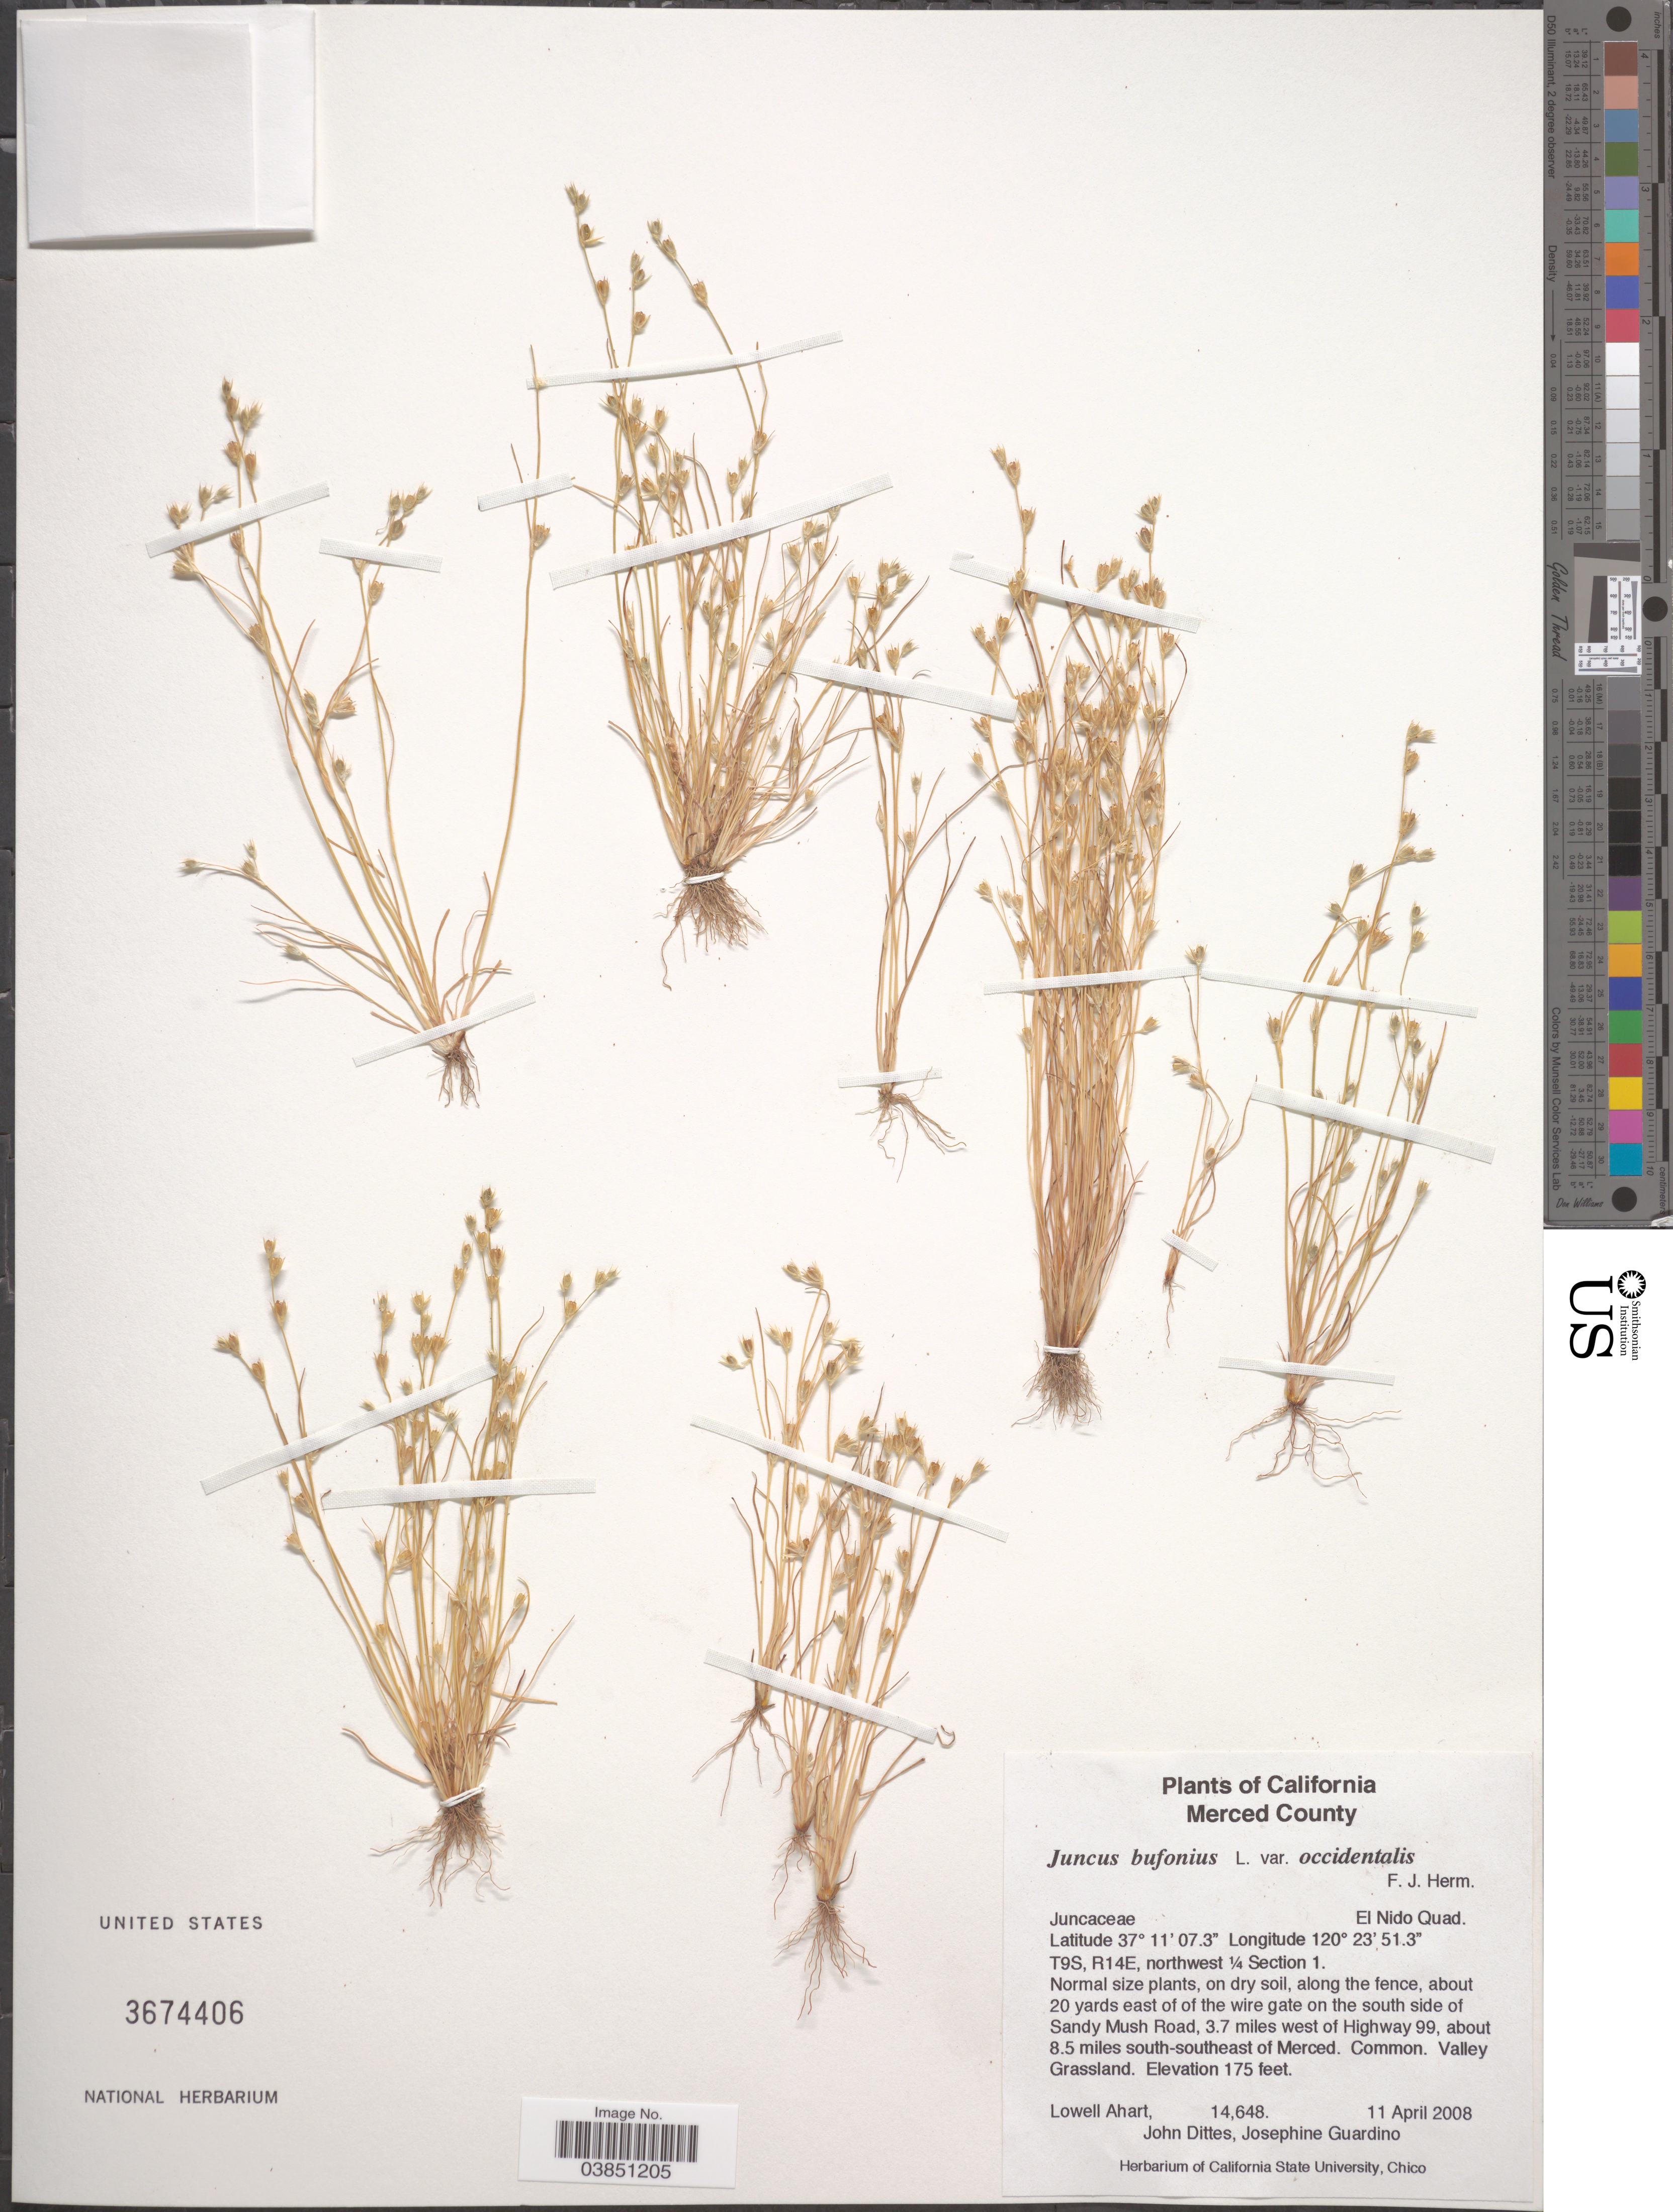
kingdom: Plantae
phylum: Tracheophyta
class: Liliopsida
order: Poales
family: Juncaceae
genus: Juncus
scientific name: Juncus bufonius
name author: L.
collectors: L. Ahart, J. Dittes & J. Guardino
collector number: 14648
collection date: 2008-04-11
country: United States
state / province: California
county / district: Merced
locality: Merced County. T9S, R14E, northwest ¼ Section 1. About 20 yards east of the wire gate on the south side of Sandy Mush Road, 3.7 miles west of Highway 99, about 8.5 miles south-southeast of Merced. Valley Grassland.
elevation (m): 53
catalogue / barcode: US 3674406